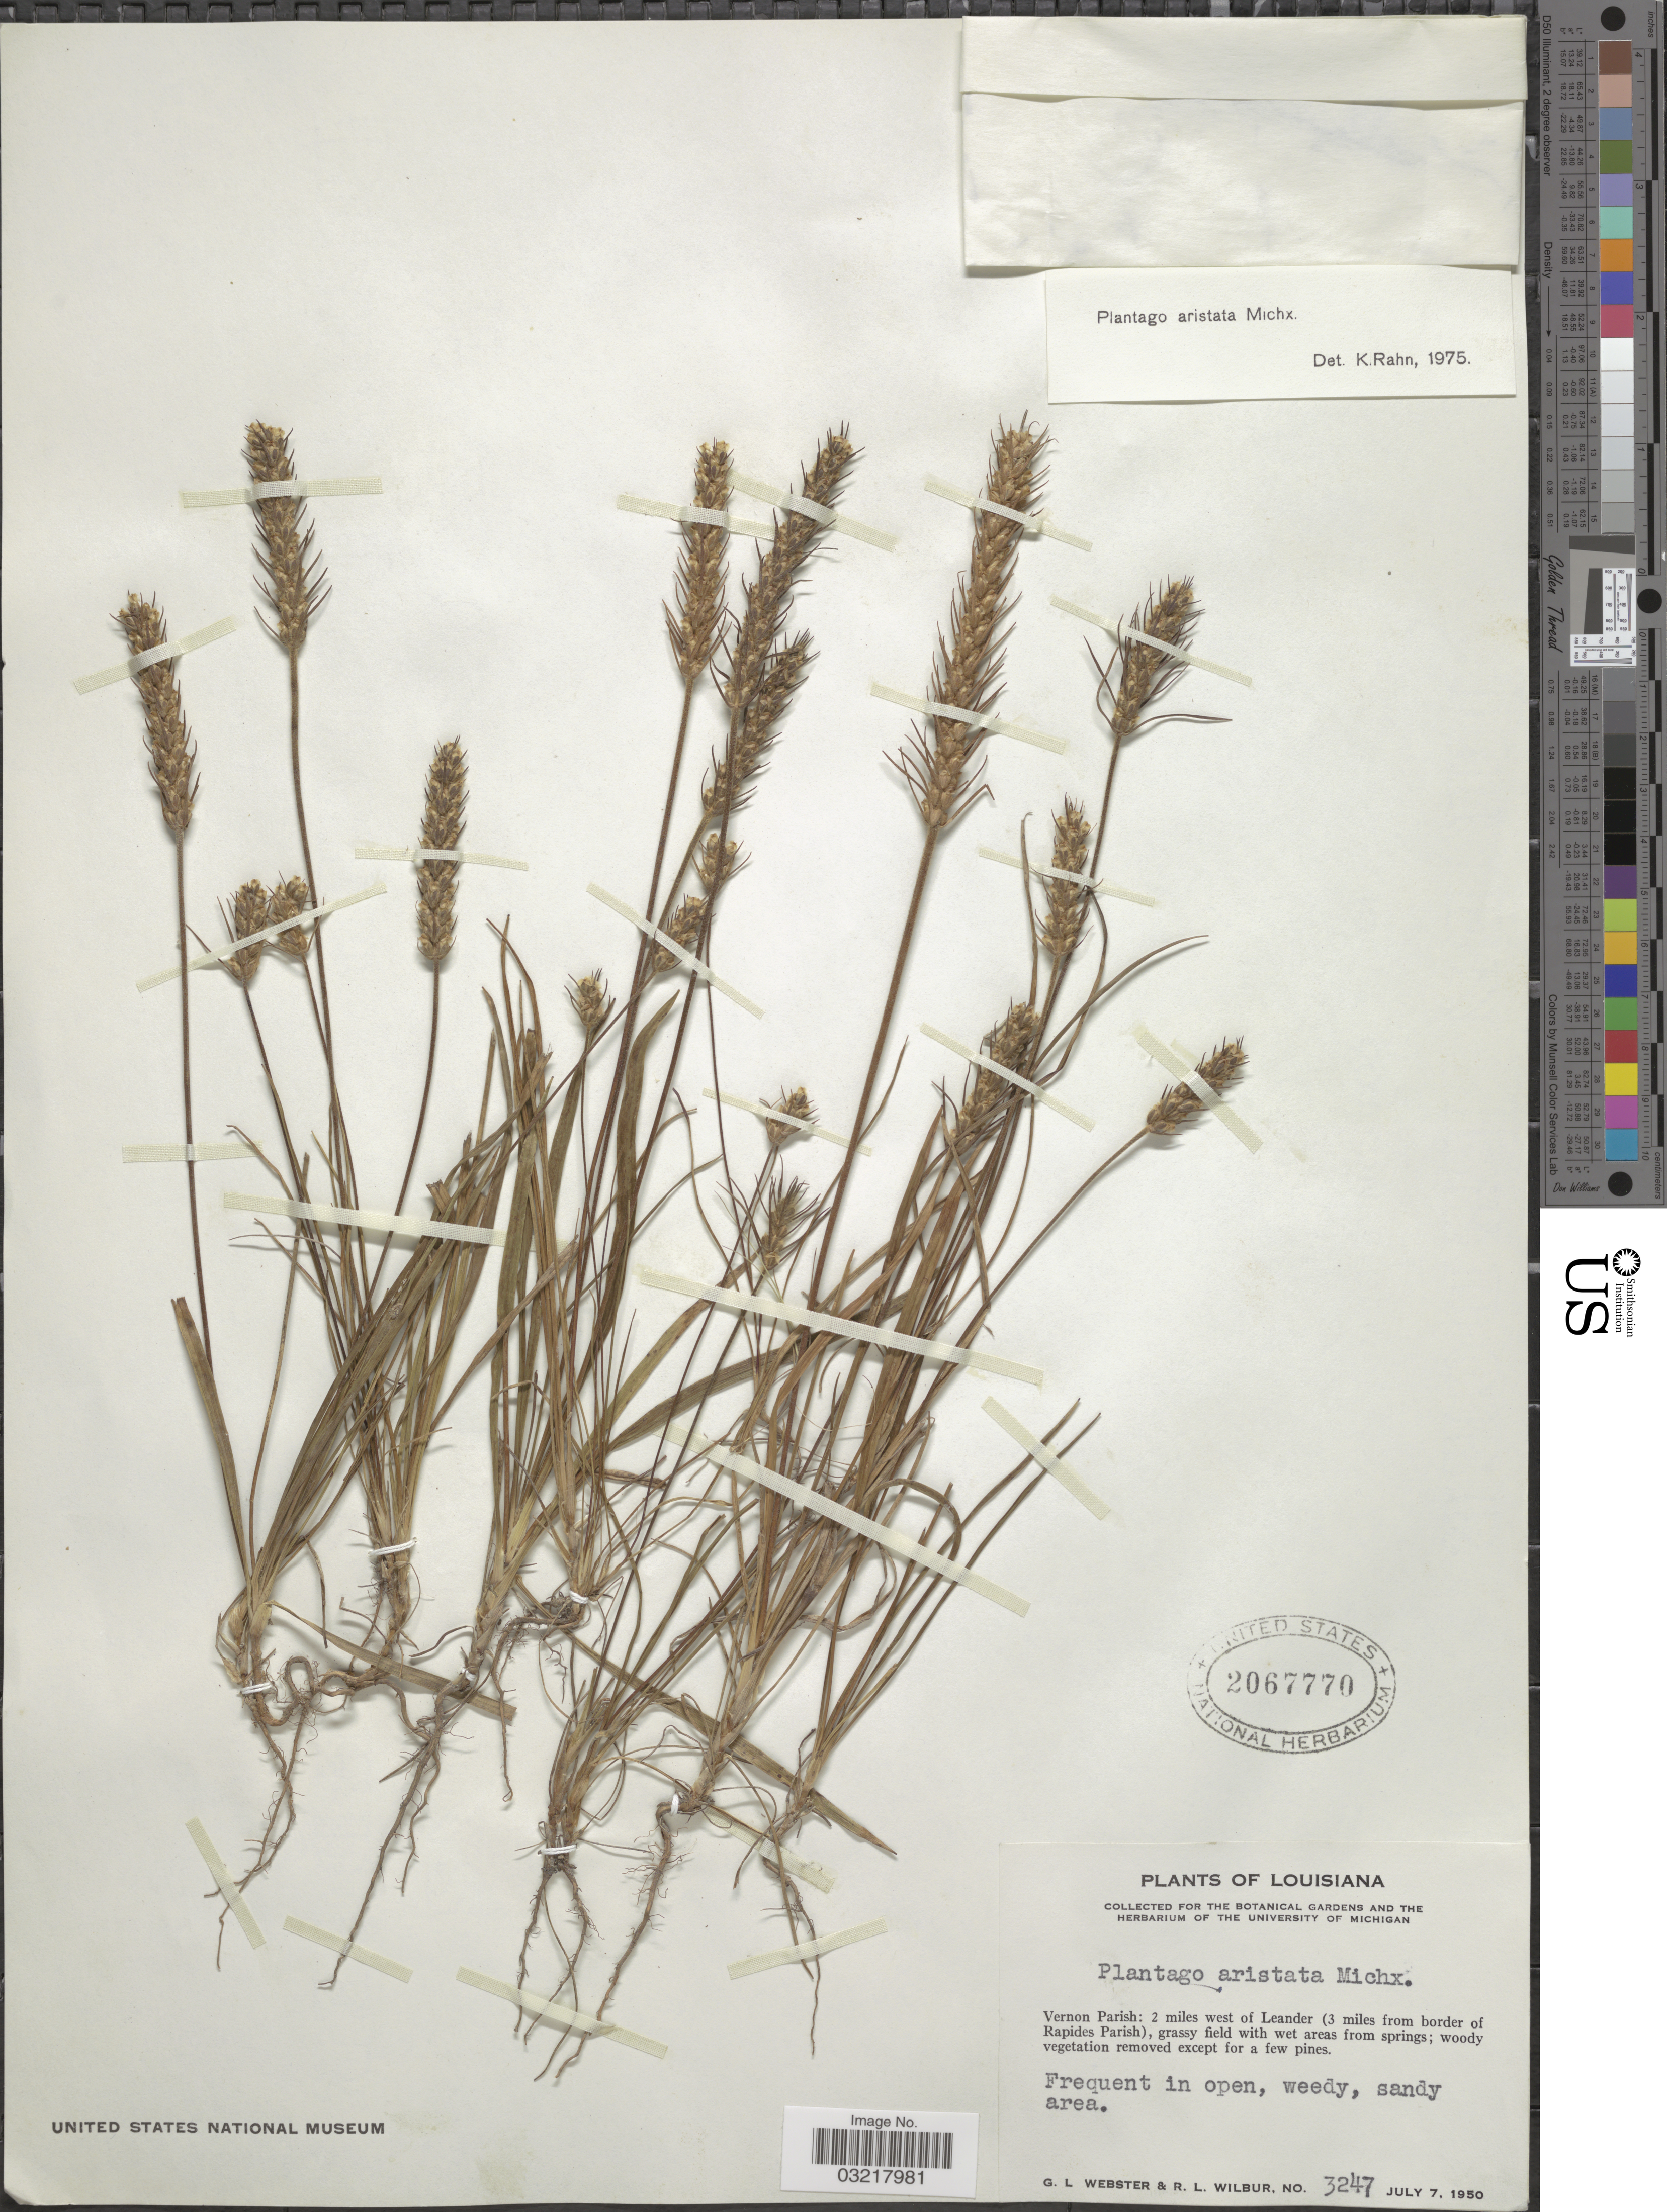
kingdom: Plantae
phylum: Tracheophyta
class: Magnoliopsida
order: Lamiales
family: Plantaginaceae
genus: Plantago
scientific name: Plantago aristata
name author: Michx.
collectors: G. L. Webster & R. L. Wilbur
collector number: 3247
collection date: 1950-07-07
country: United States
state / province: Louisiana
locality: Vernon Parish: 2 miles west of Leander (3 miles from border of Rapides Parish).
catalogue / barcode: US 2067770